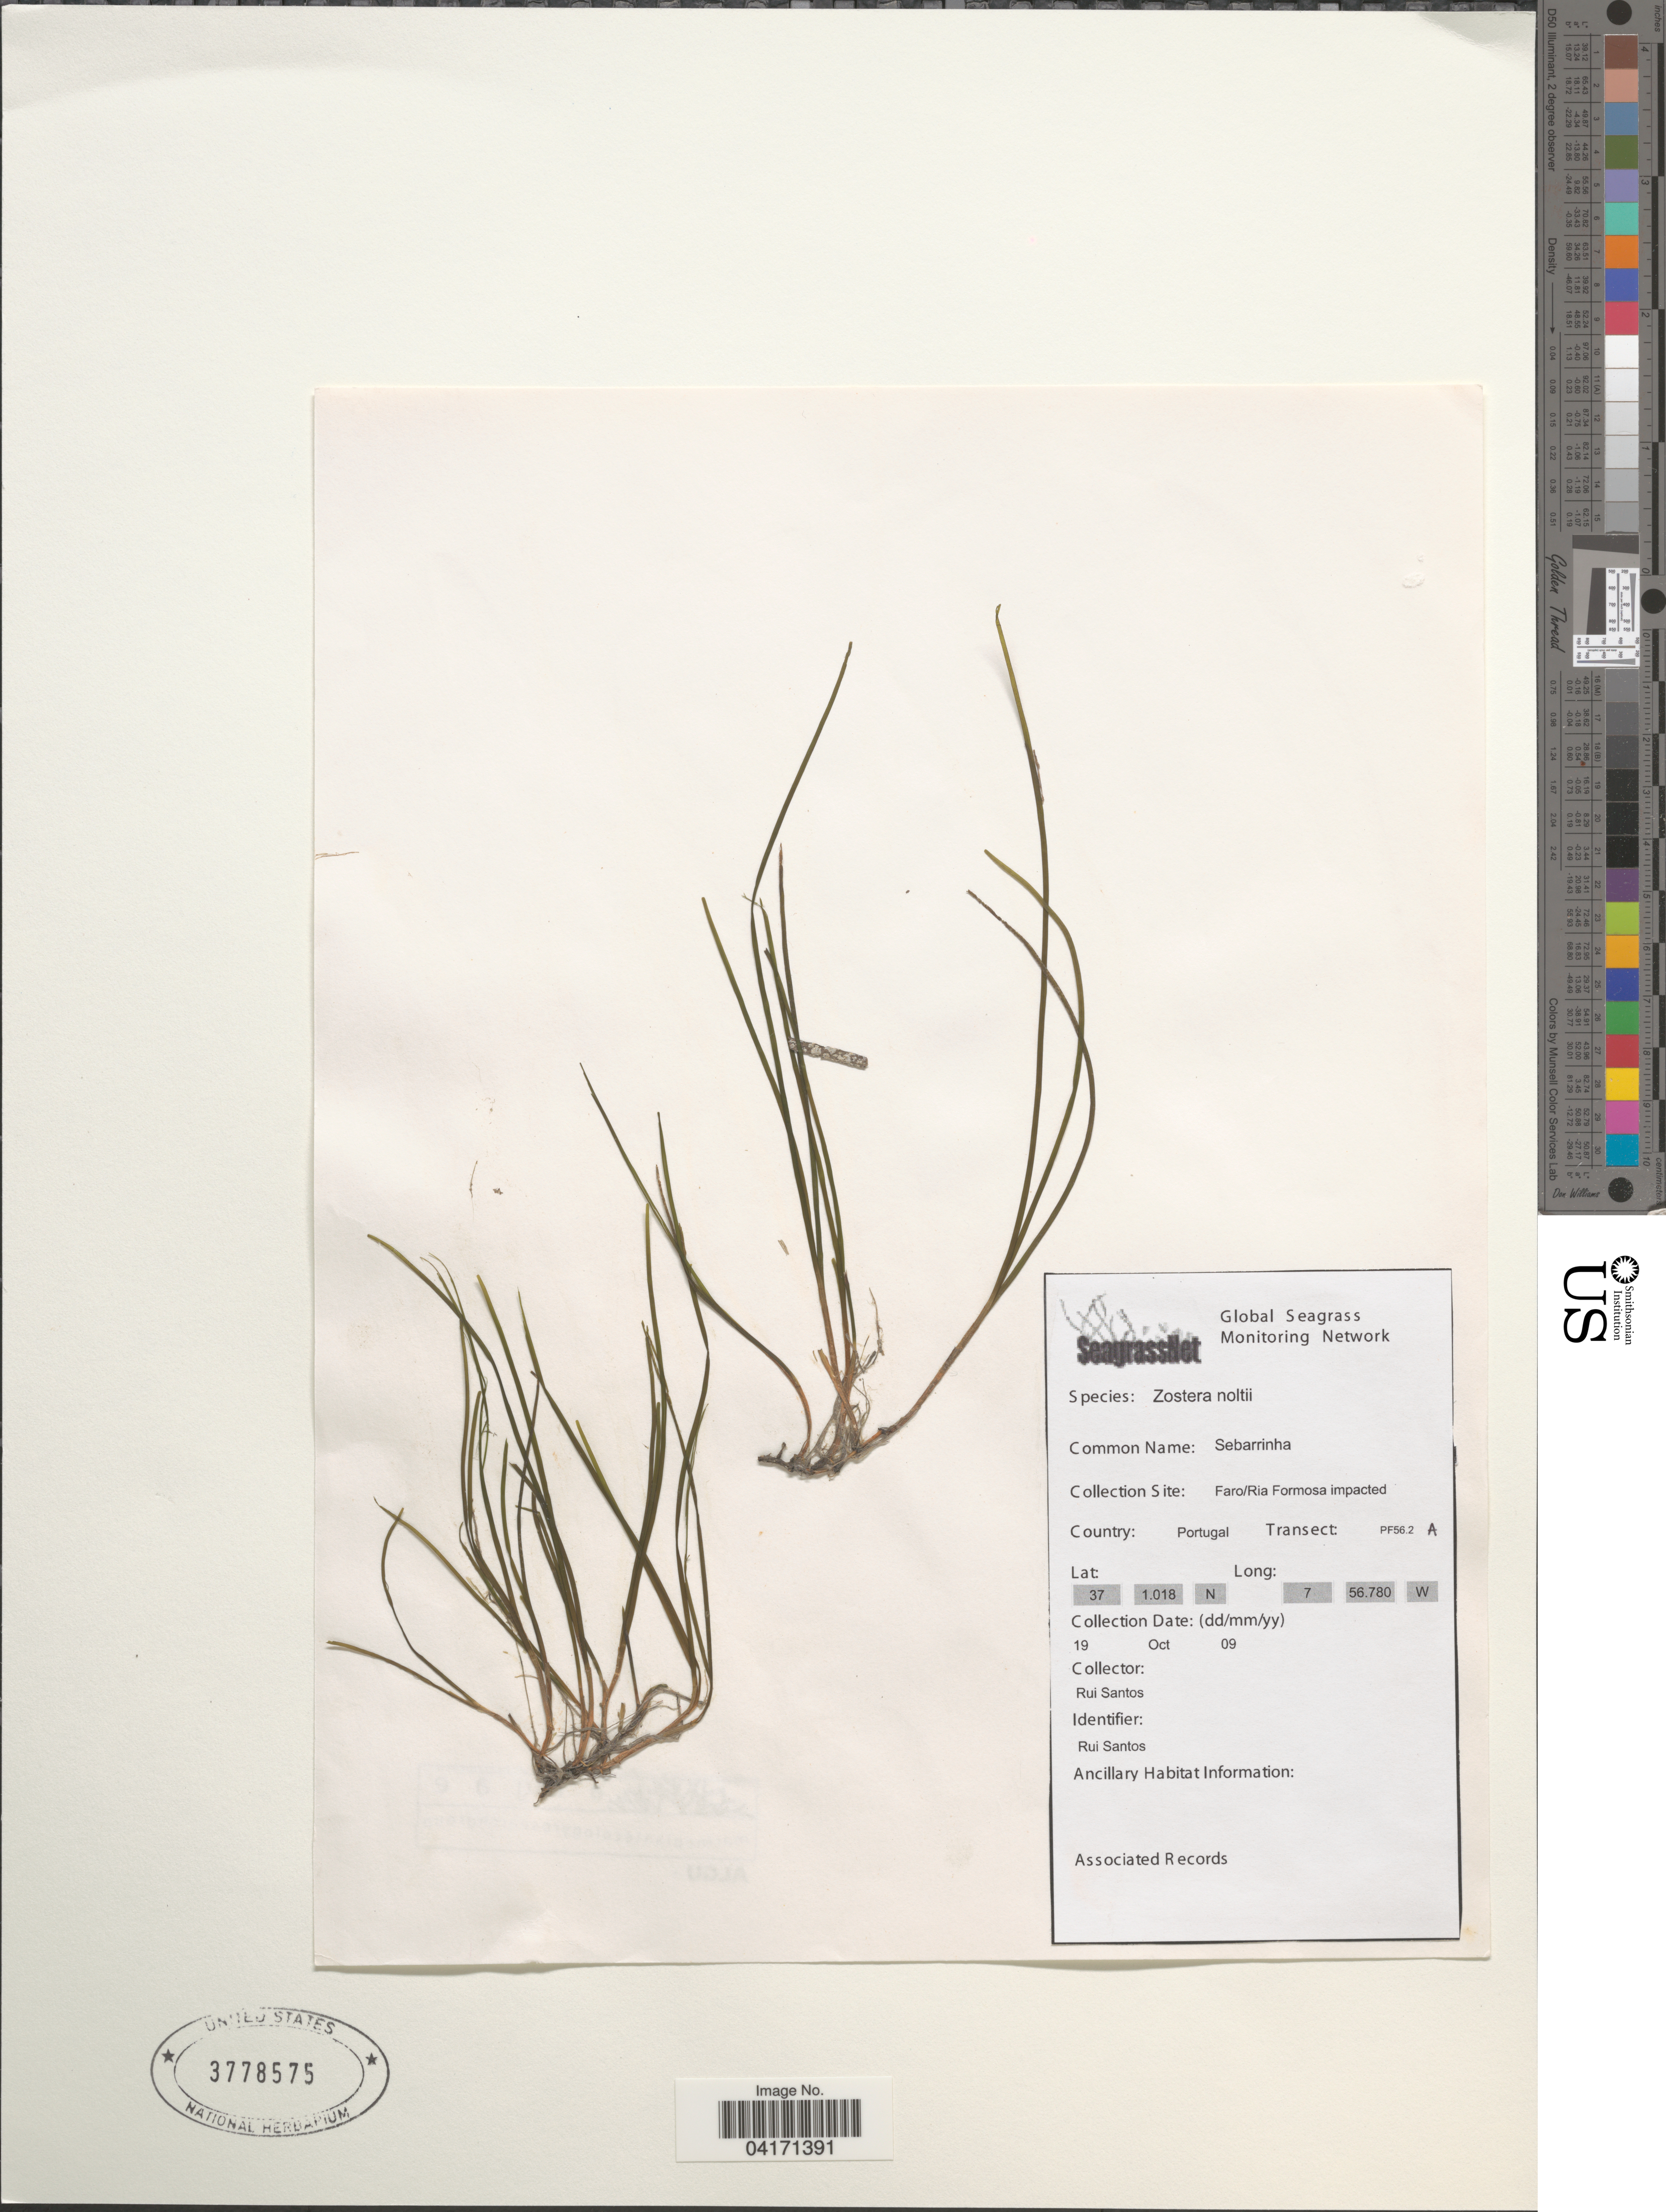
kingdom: Plantae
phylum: Tracheophyta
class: Liliopsida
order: Alismatales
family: Zosteraceae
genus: Zostera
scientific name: Zostera noltii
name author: Hornem.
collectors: R. Santos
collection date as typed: Transcribed d/m/y: 19/10/9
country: Portugal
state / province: Faro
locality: Ria Formosa impacted. Transect: PF56.2 A.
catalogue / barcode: US 3778575